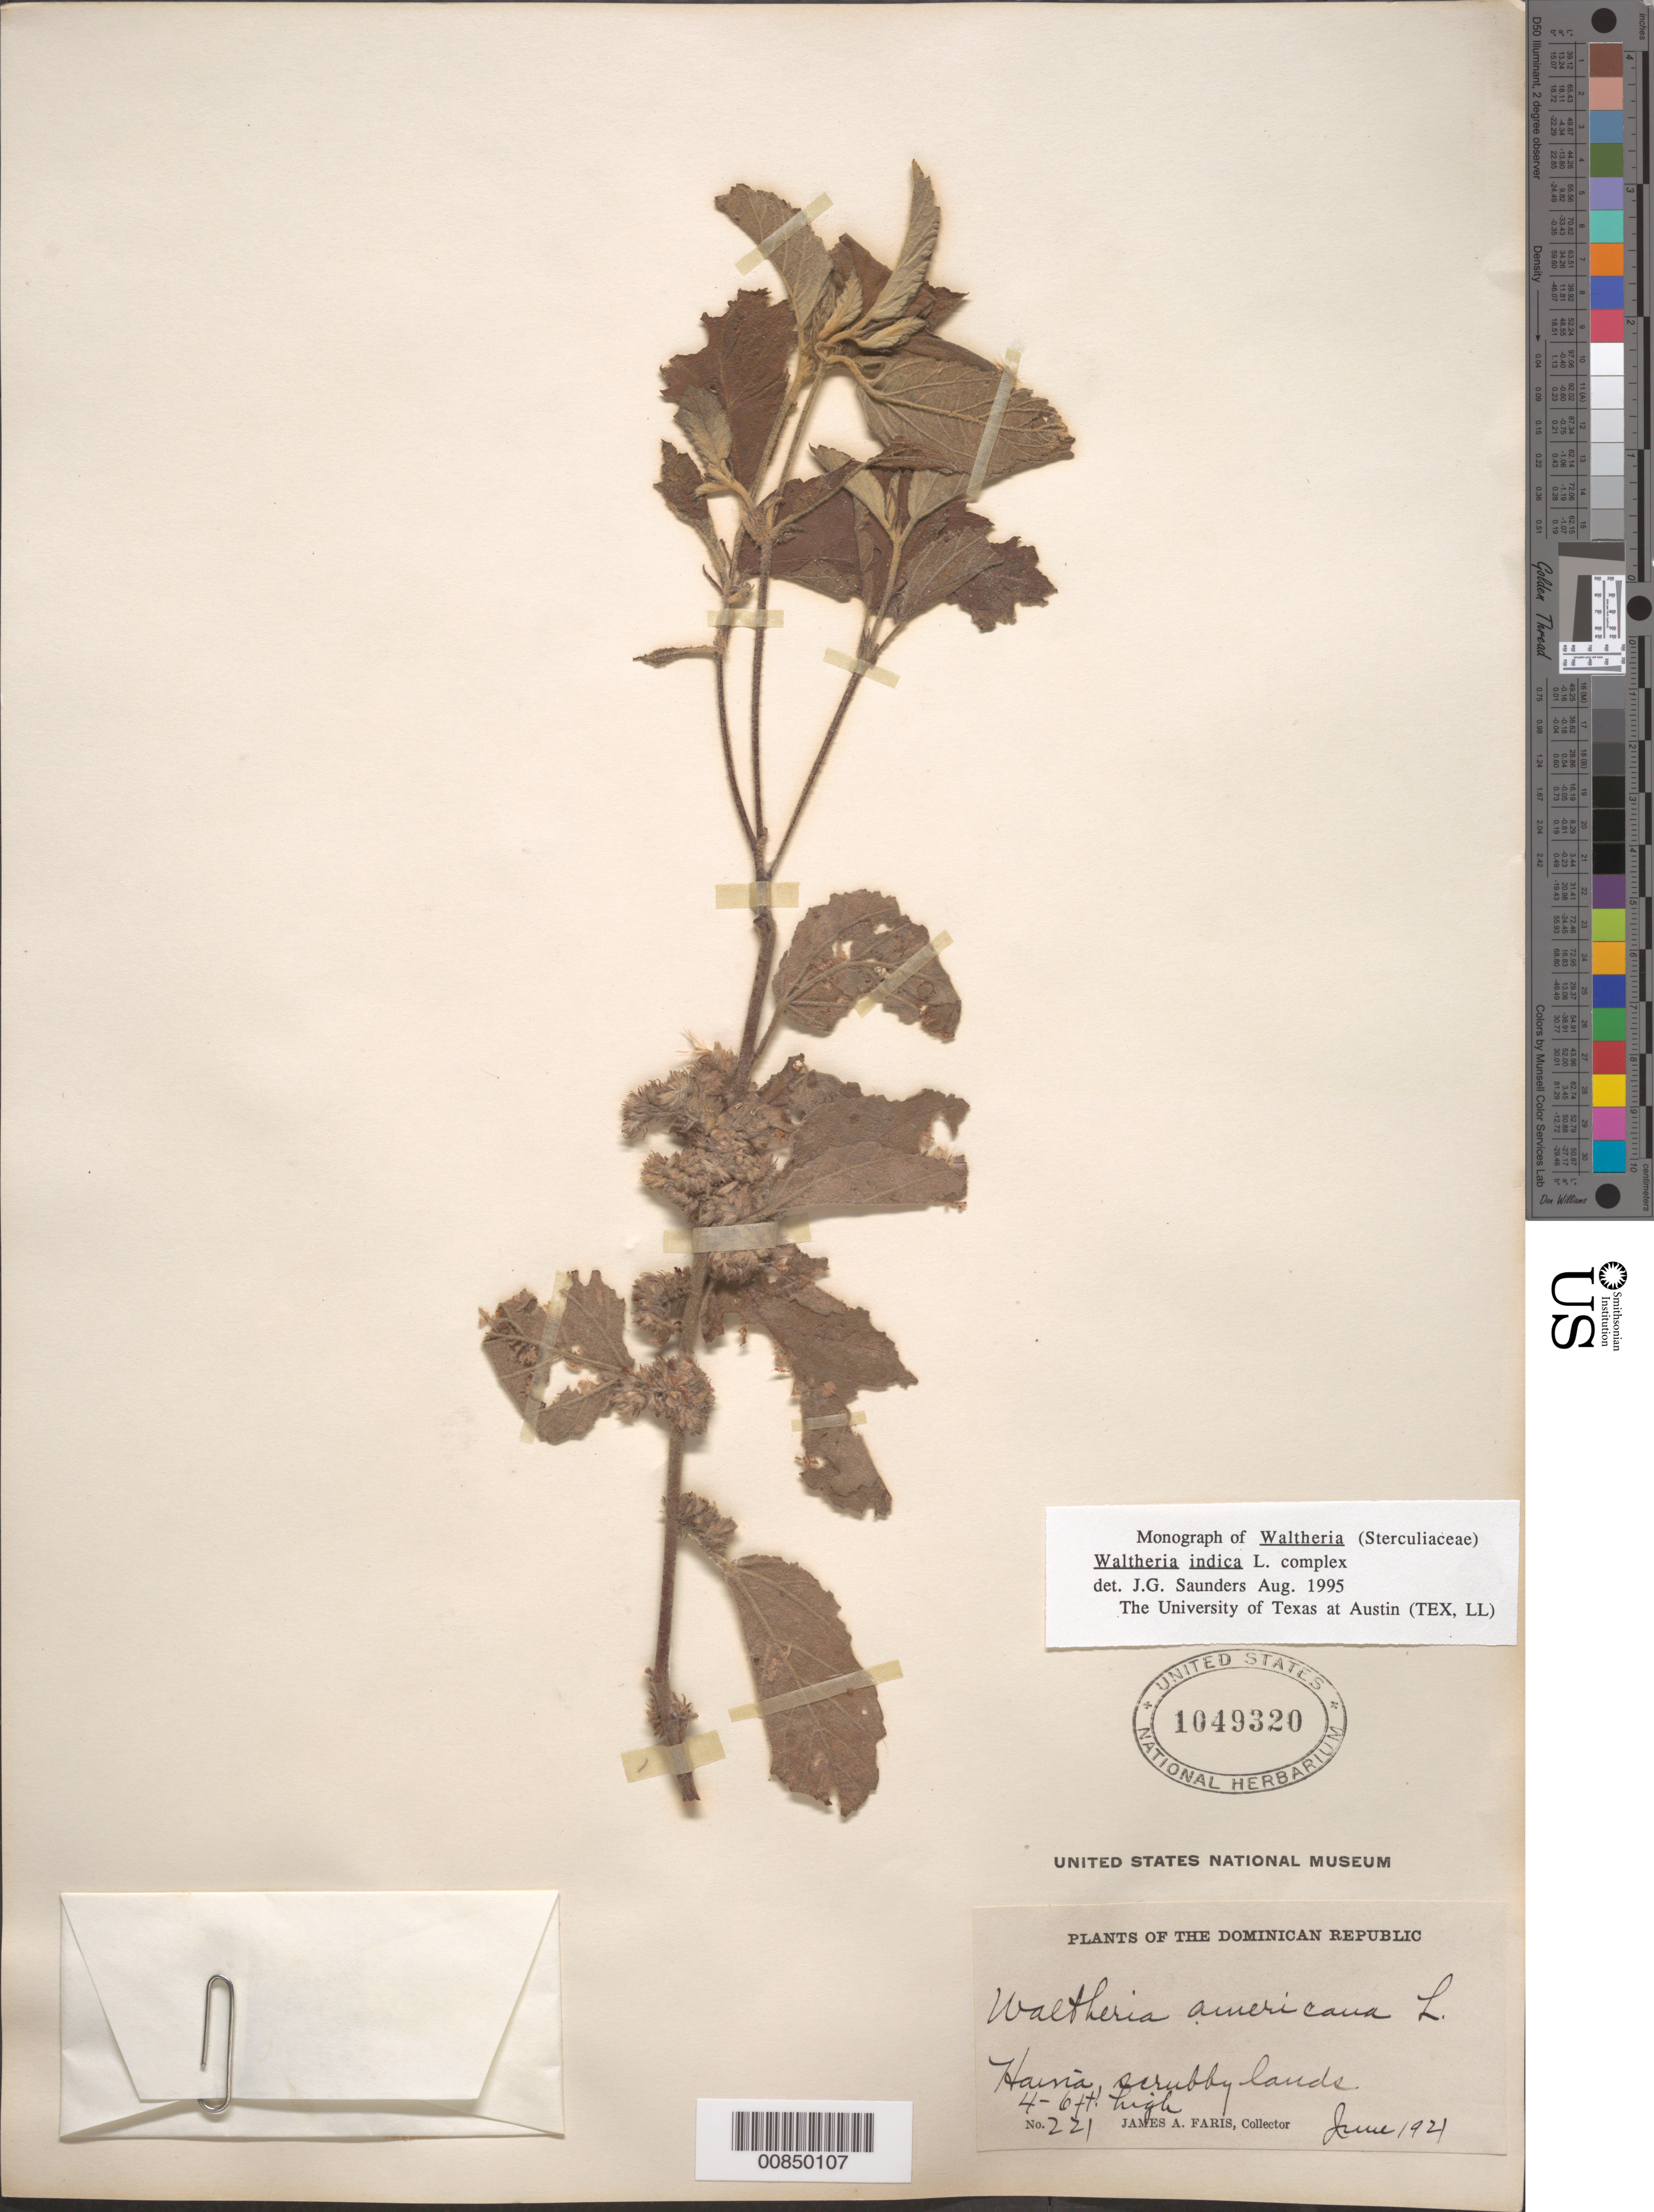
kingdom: Plantae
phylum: Tracheophyta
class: Magnoliopsida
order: Malvales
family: Malvaceae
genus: Waltheria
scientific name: Waltheria indica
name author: L.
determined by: Saunders, J. G.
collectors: J. Faris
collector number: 221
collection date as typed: Jun 1924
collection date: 1924-06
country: Dominican Republic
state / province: San Cristóbal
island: Hispaniola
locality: Haina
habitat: Scrubby lands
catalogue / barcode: US 1049320